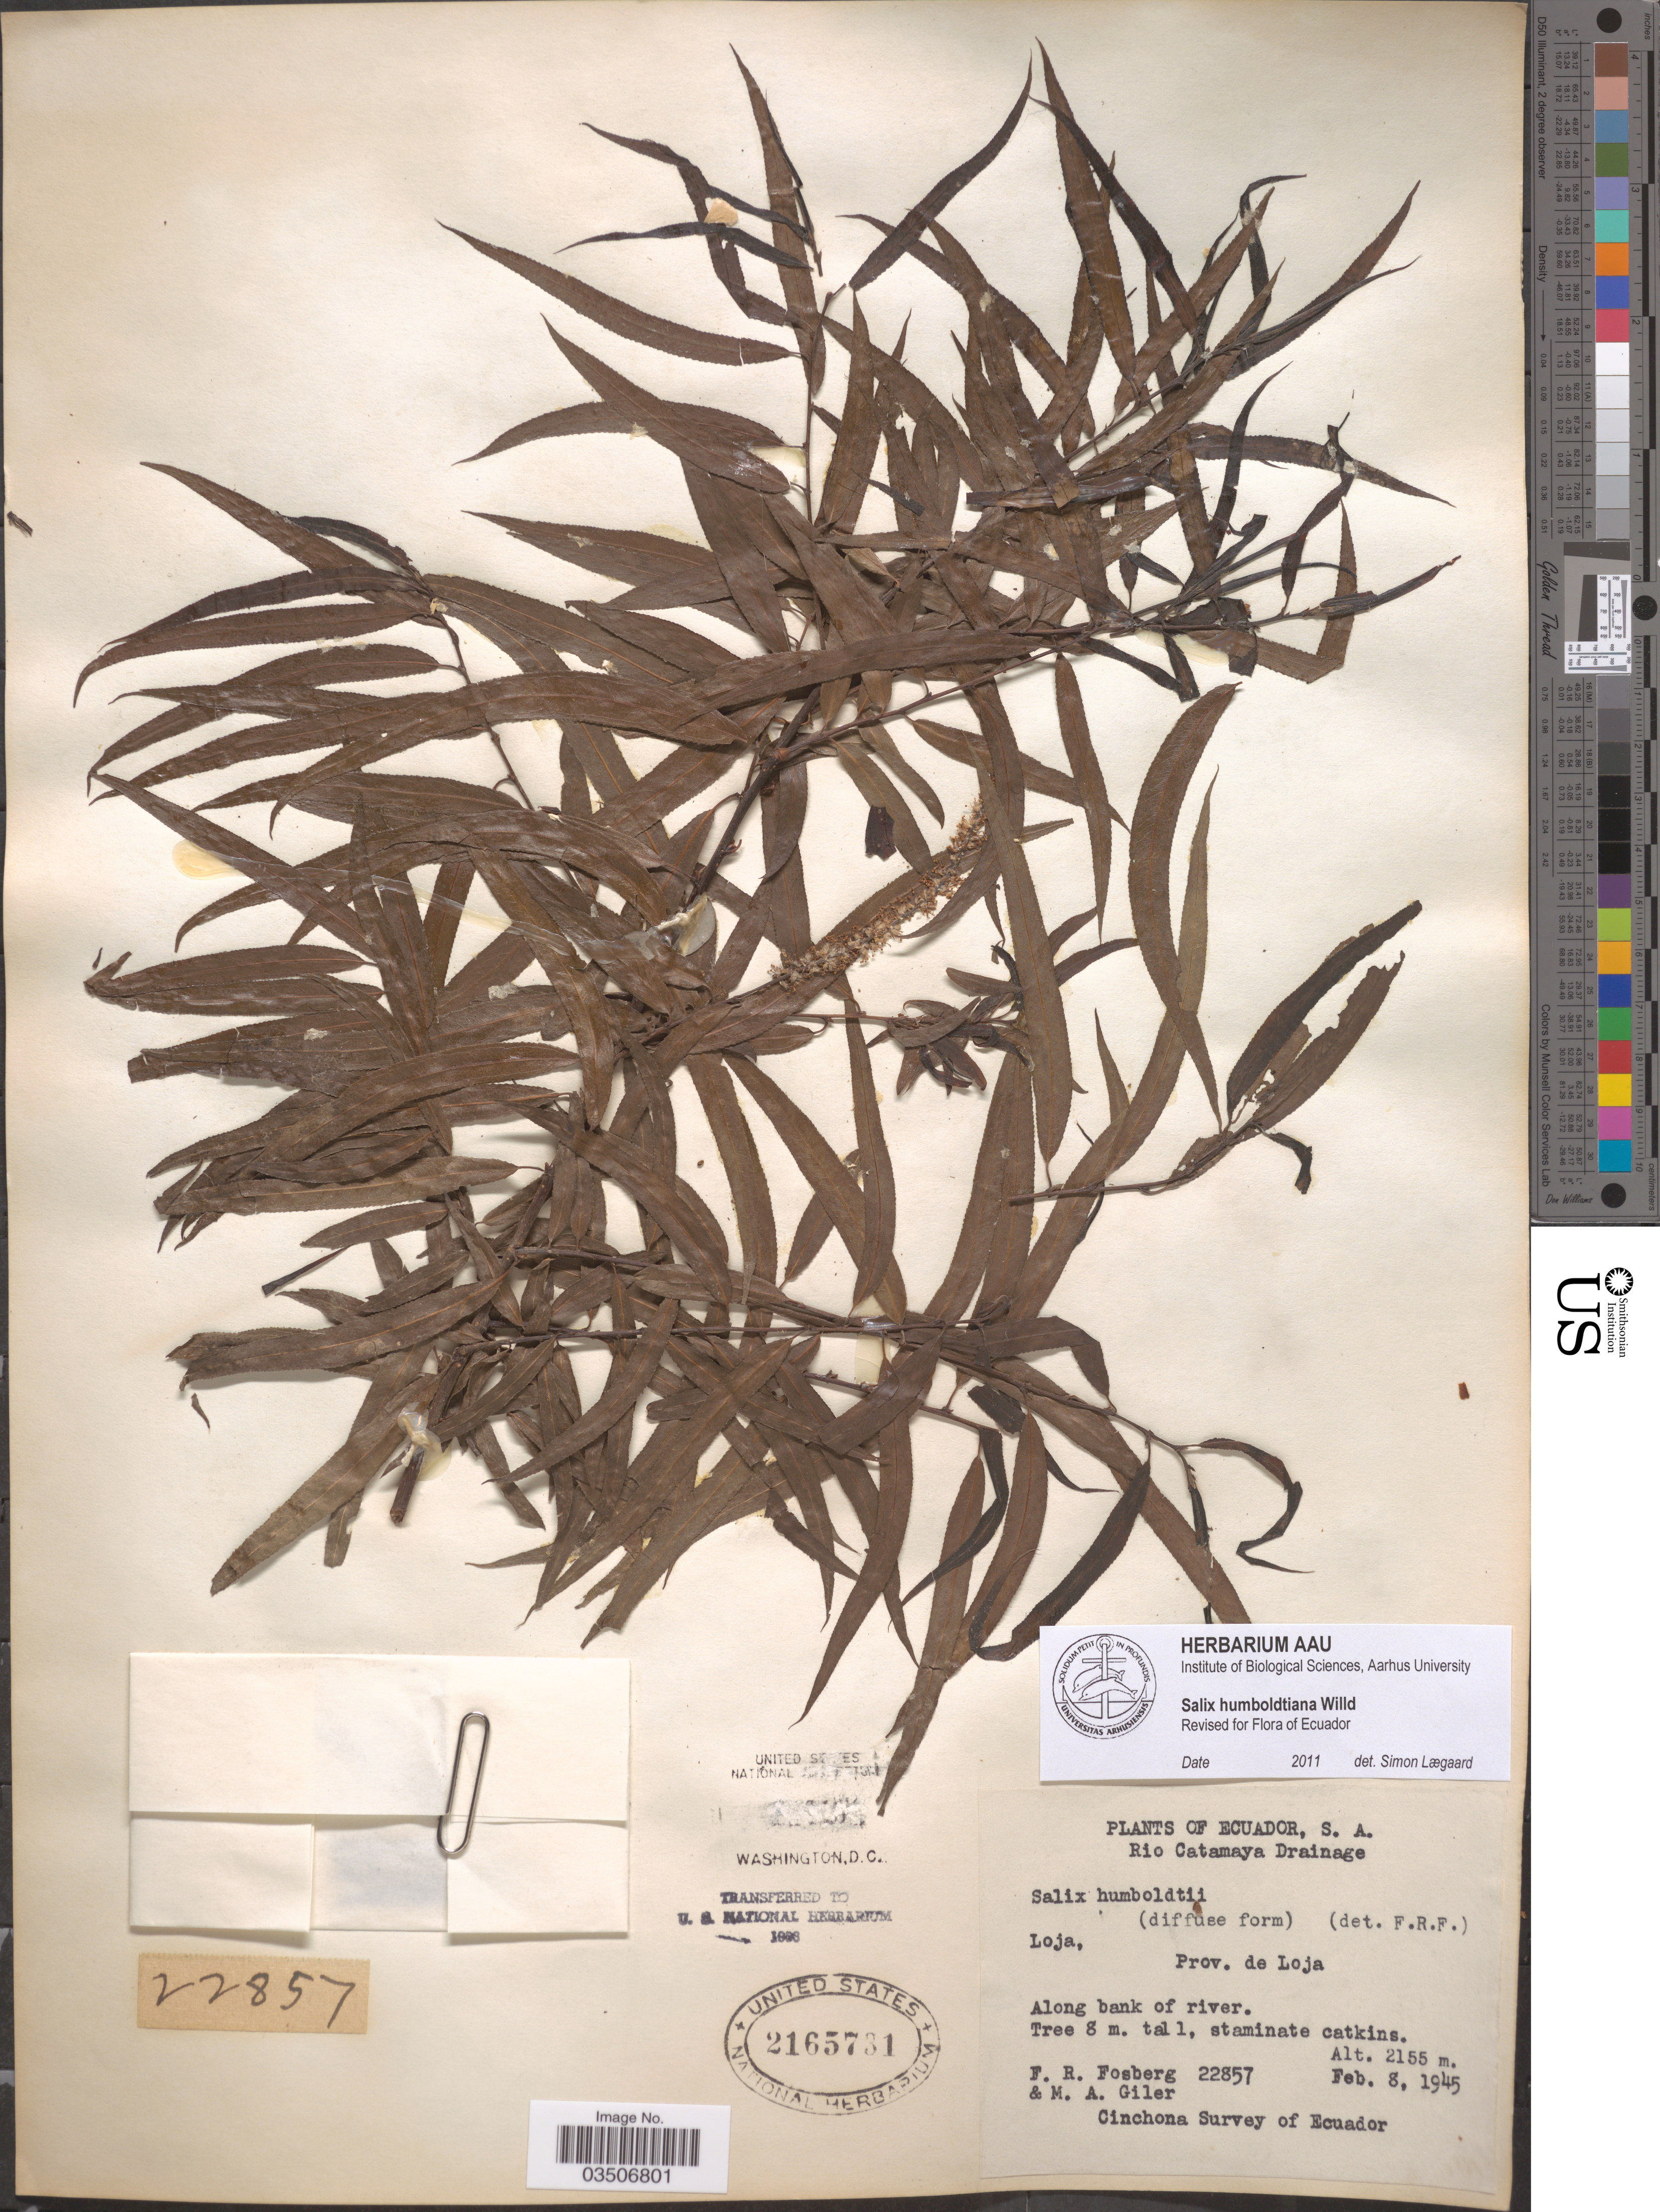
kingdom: Plantae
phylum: Tracheophyta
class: Magnoliopsida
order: Malpighiales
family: Salicaceae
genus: Salix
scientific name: Salix humboldtiana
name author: Willd.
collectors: F. R. Fosberg & M. Giler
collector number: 22857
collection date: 1945-02-08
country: Ecuador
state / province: Loja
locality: Rio Catamaya Drainage. Prov. de Loja. Along bank of river.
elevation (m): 2155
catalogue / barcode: US 2165731